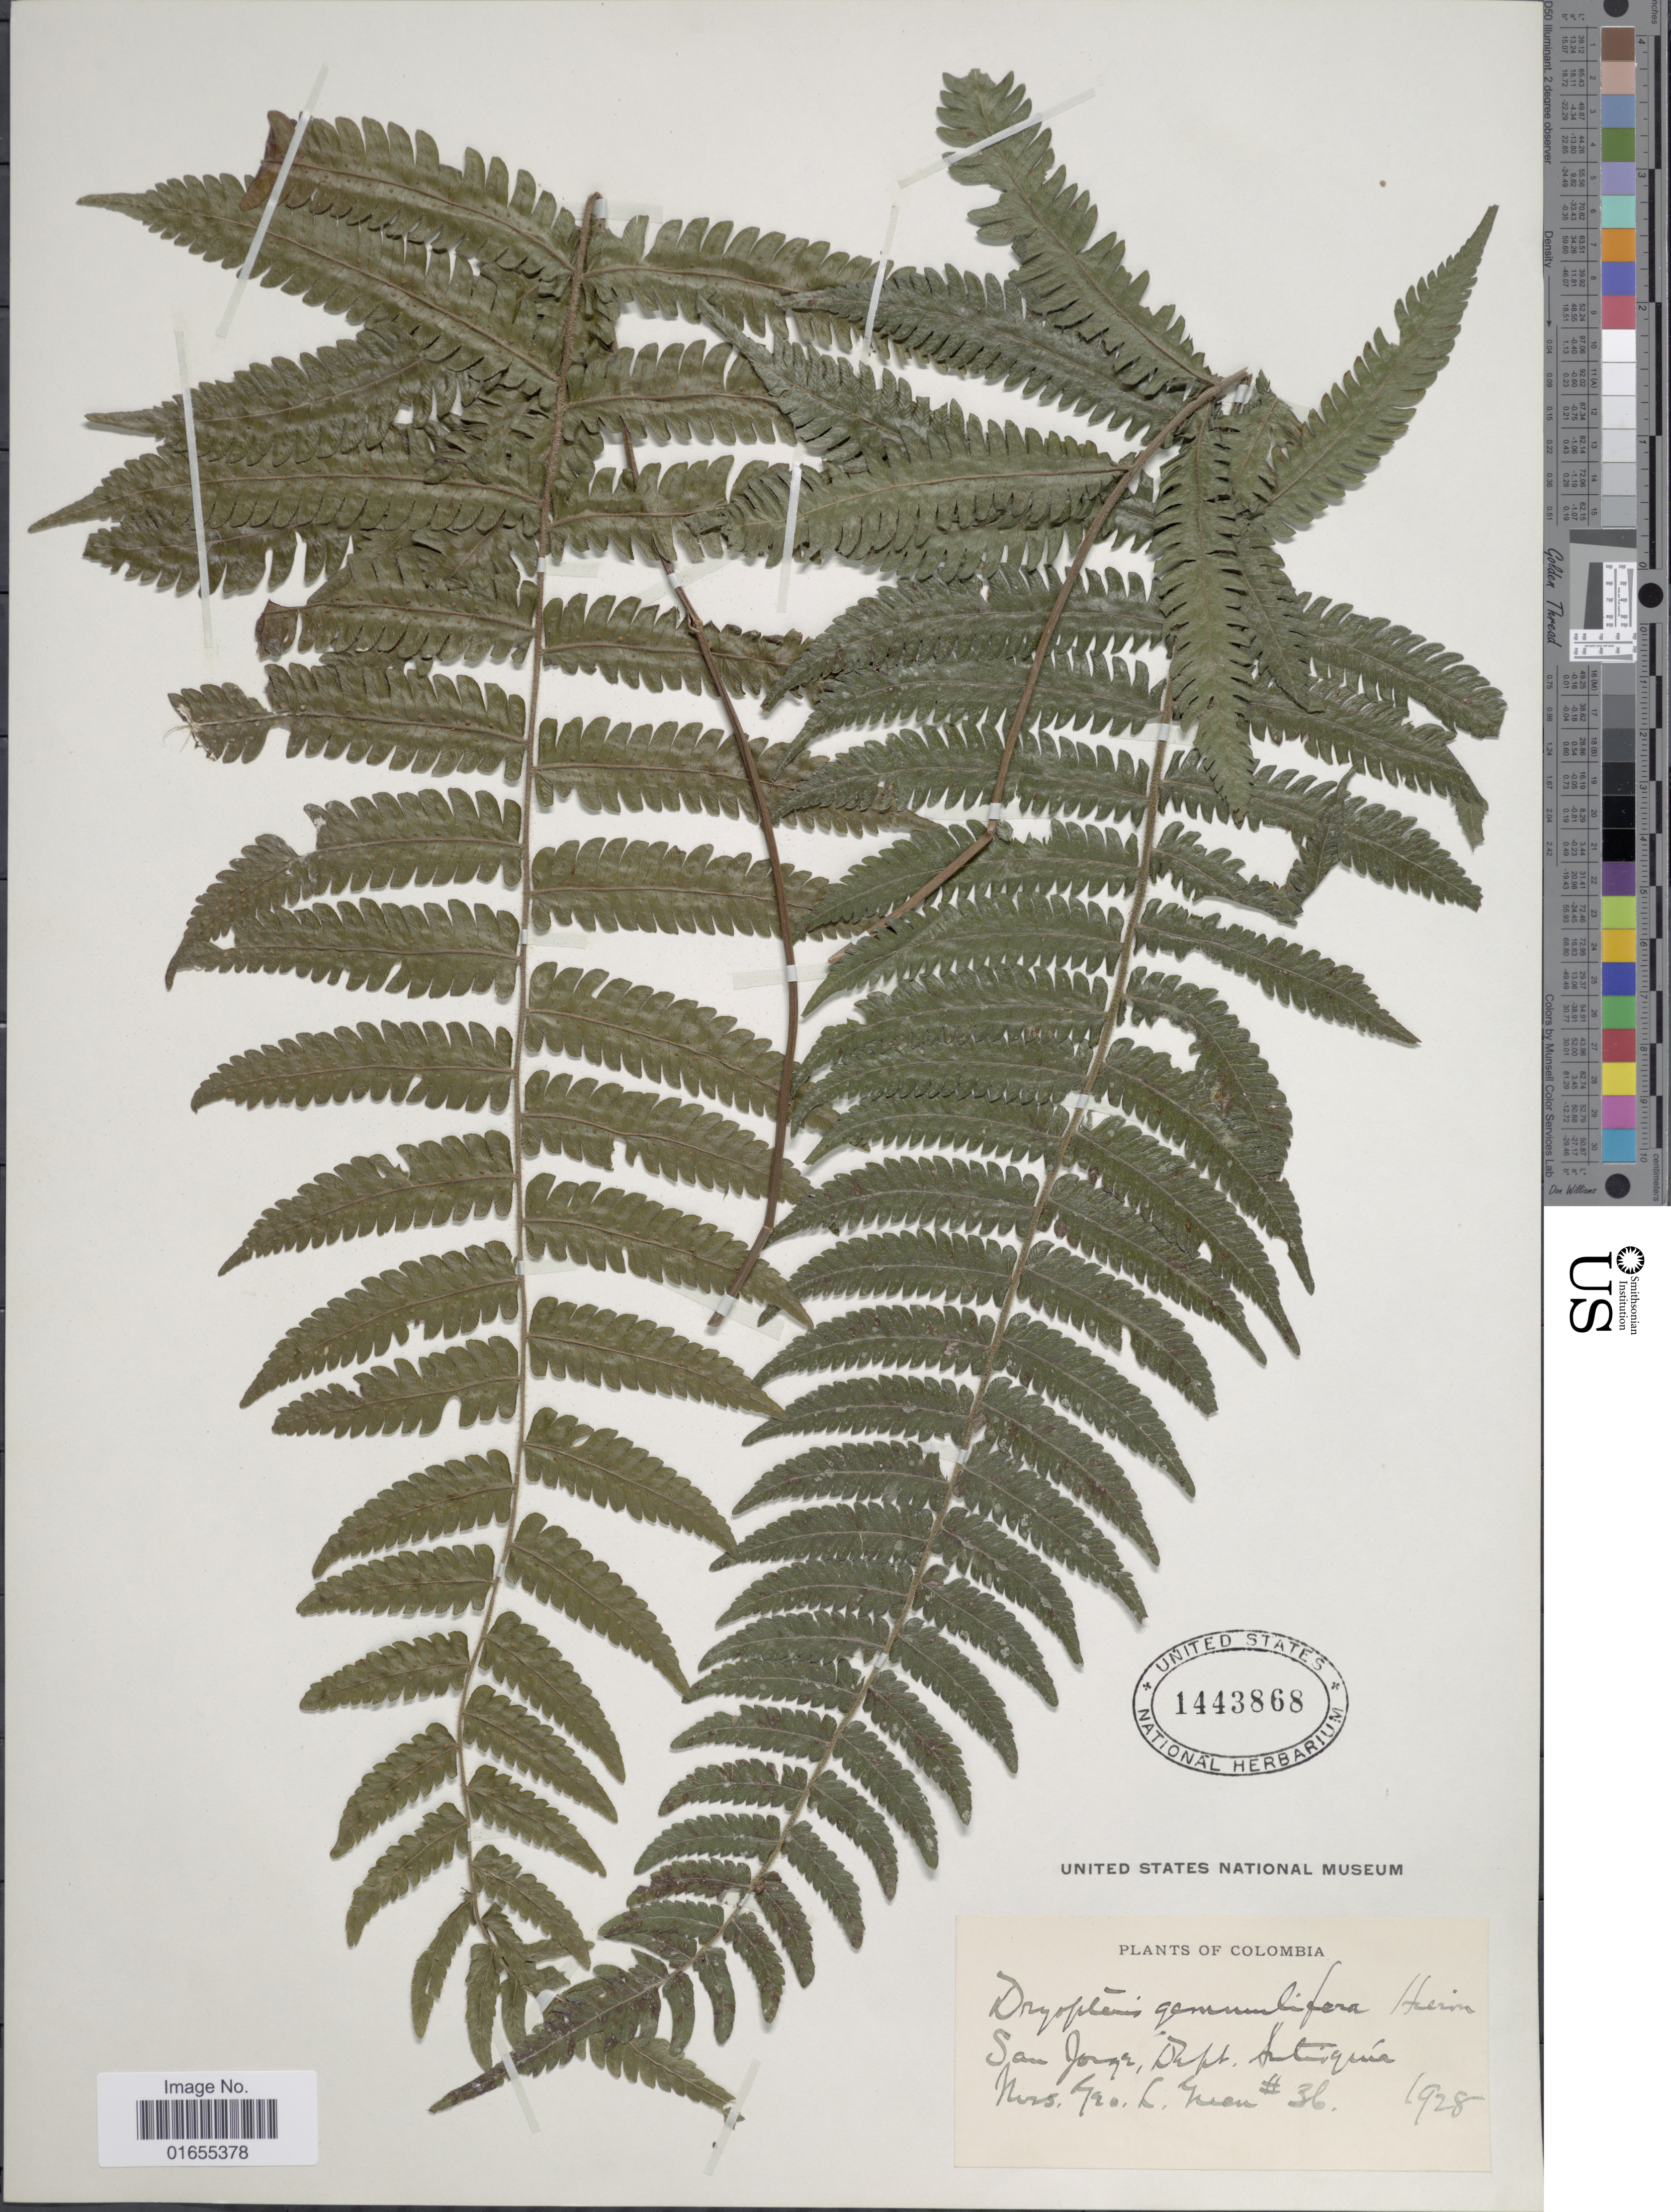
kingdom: Plantae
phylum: Tracheophyta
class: Polypodiopsida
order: Polypodiales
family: Thelypteridaceae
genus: Goniopteris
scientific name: Goniopteris gemmulifera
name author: (Hieron.) A.R. Sm. & D. Löve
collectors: G. Juan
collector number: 36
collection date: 1928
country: Colombia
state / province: Antioquia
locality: San Jorge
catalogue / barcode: US 1443868